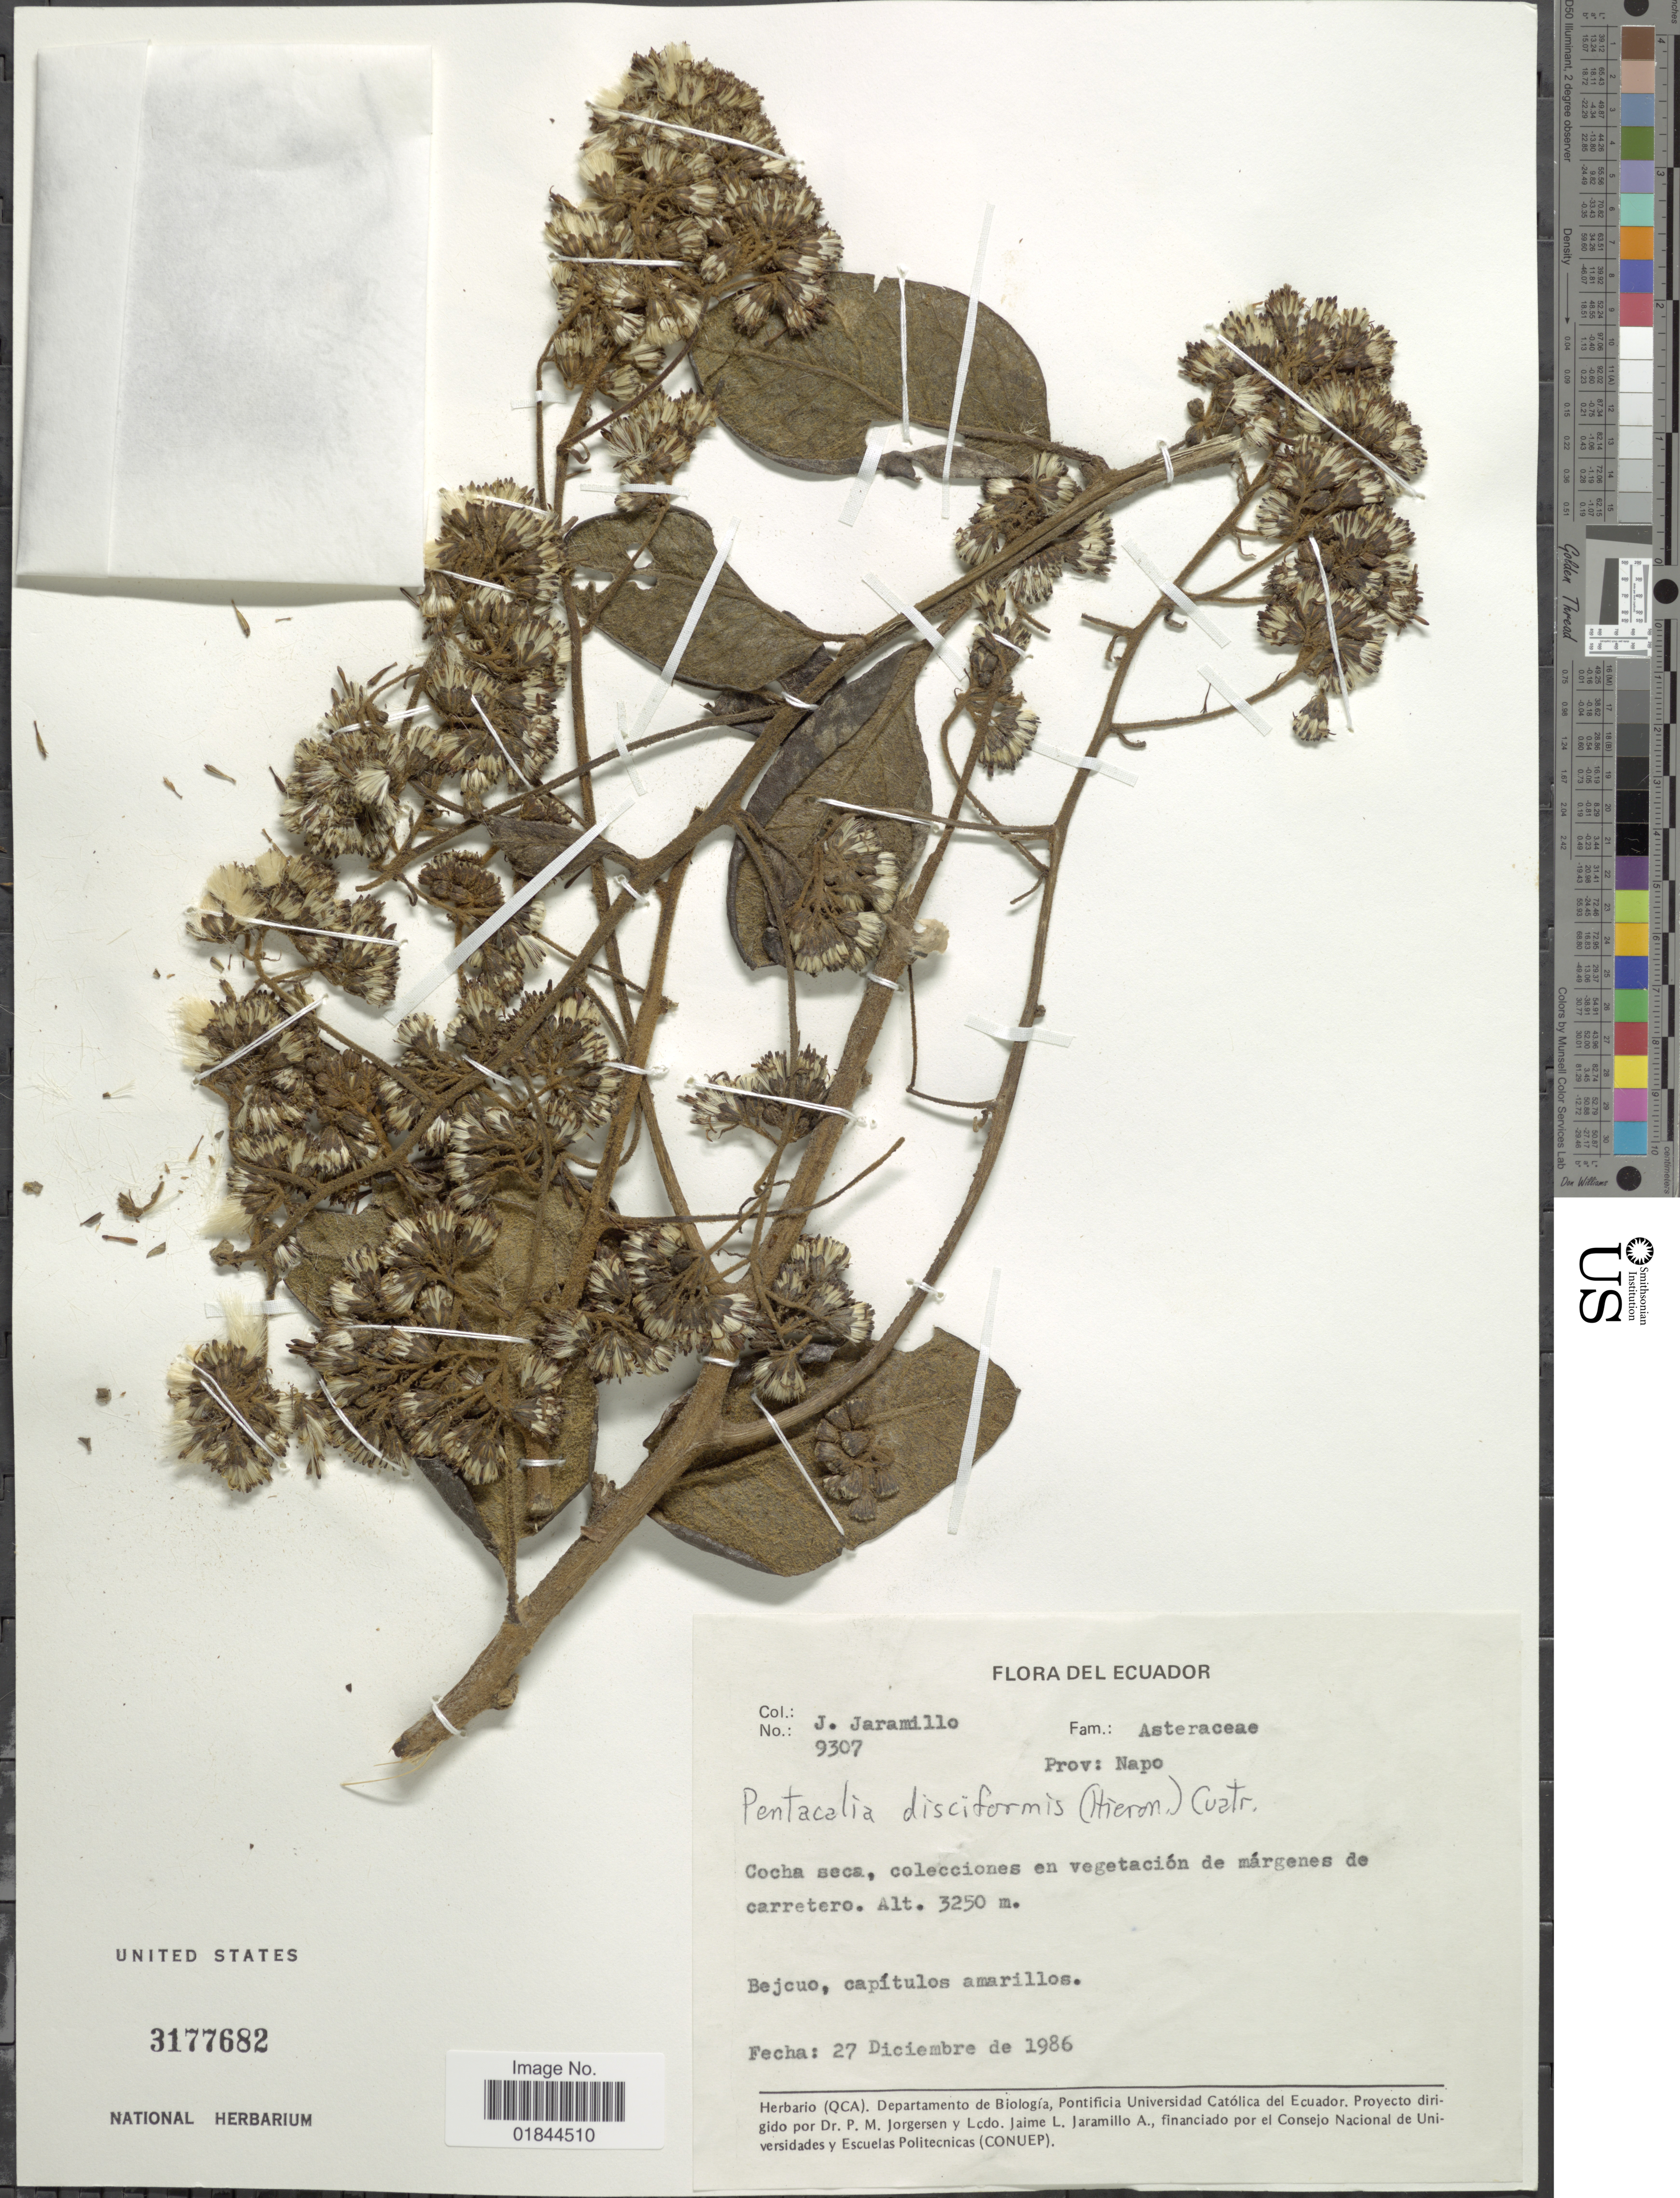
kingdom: Plantae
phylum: Tracheophyta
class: Magnoliopsida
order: Asterales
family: Asteraceae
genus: Pentacalia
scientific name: Pentacalia popayanensis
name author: (Hieron.) Cuatrec.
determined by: Calvo, Joel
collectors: J. Jaramillo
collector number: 9307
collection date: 1986-12-27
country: Ecuador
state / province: Napo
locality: Cocha seca, colecciones en vegetación de márgenes de carretero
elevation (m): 3250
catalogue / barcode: US 3177682